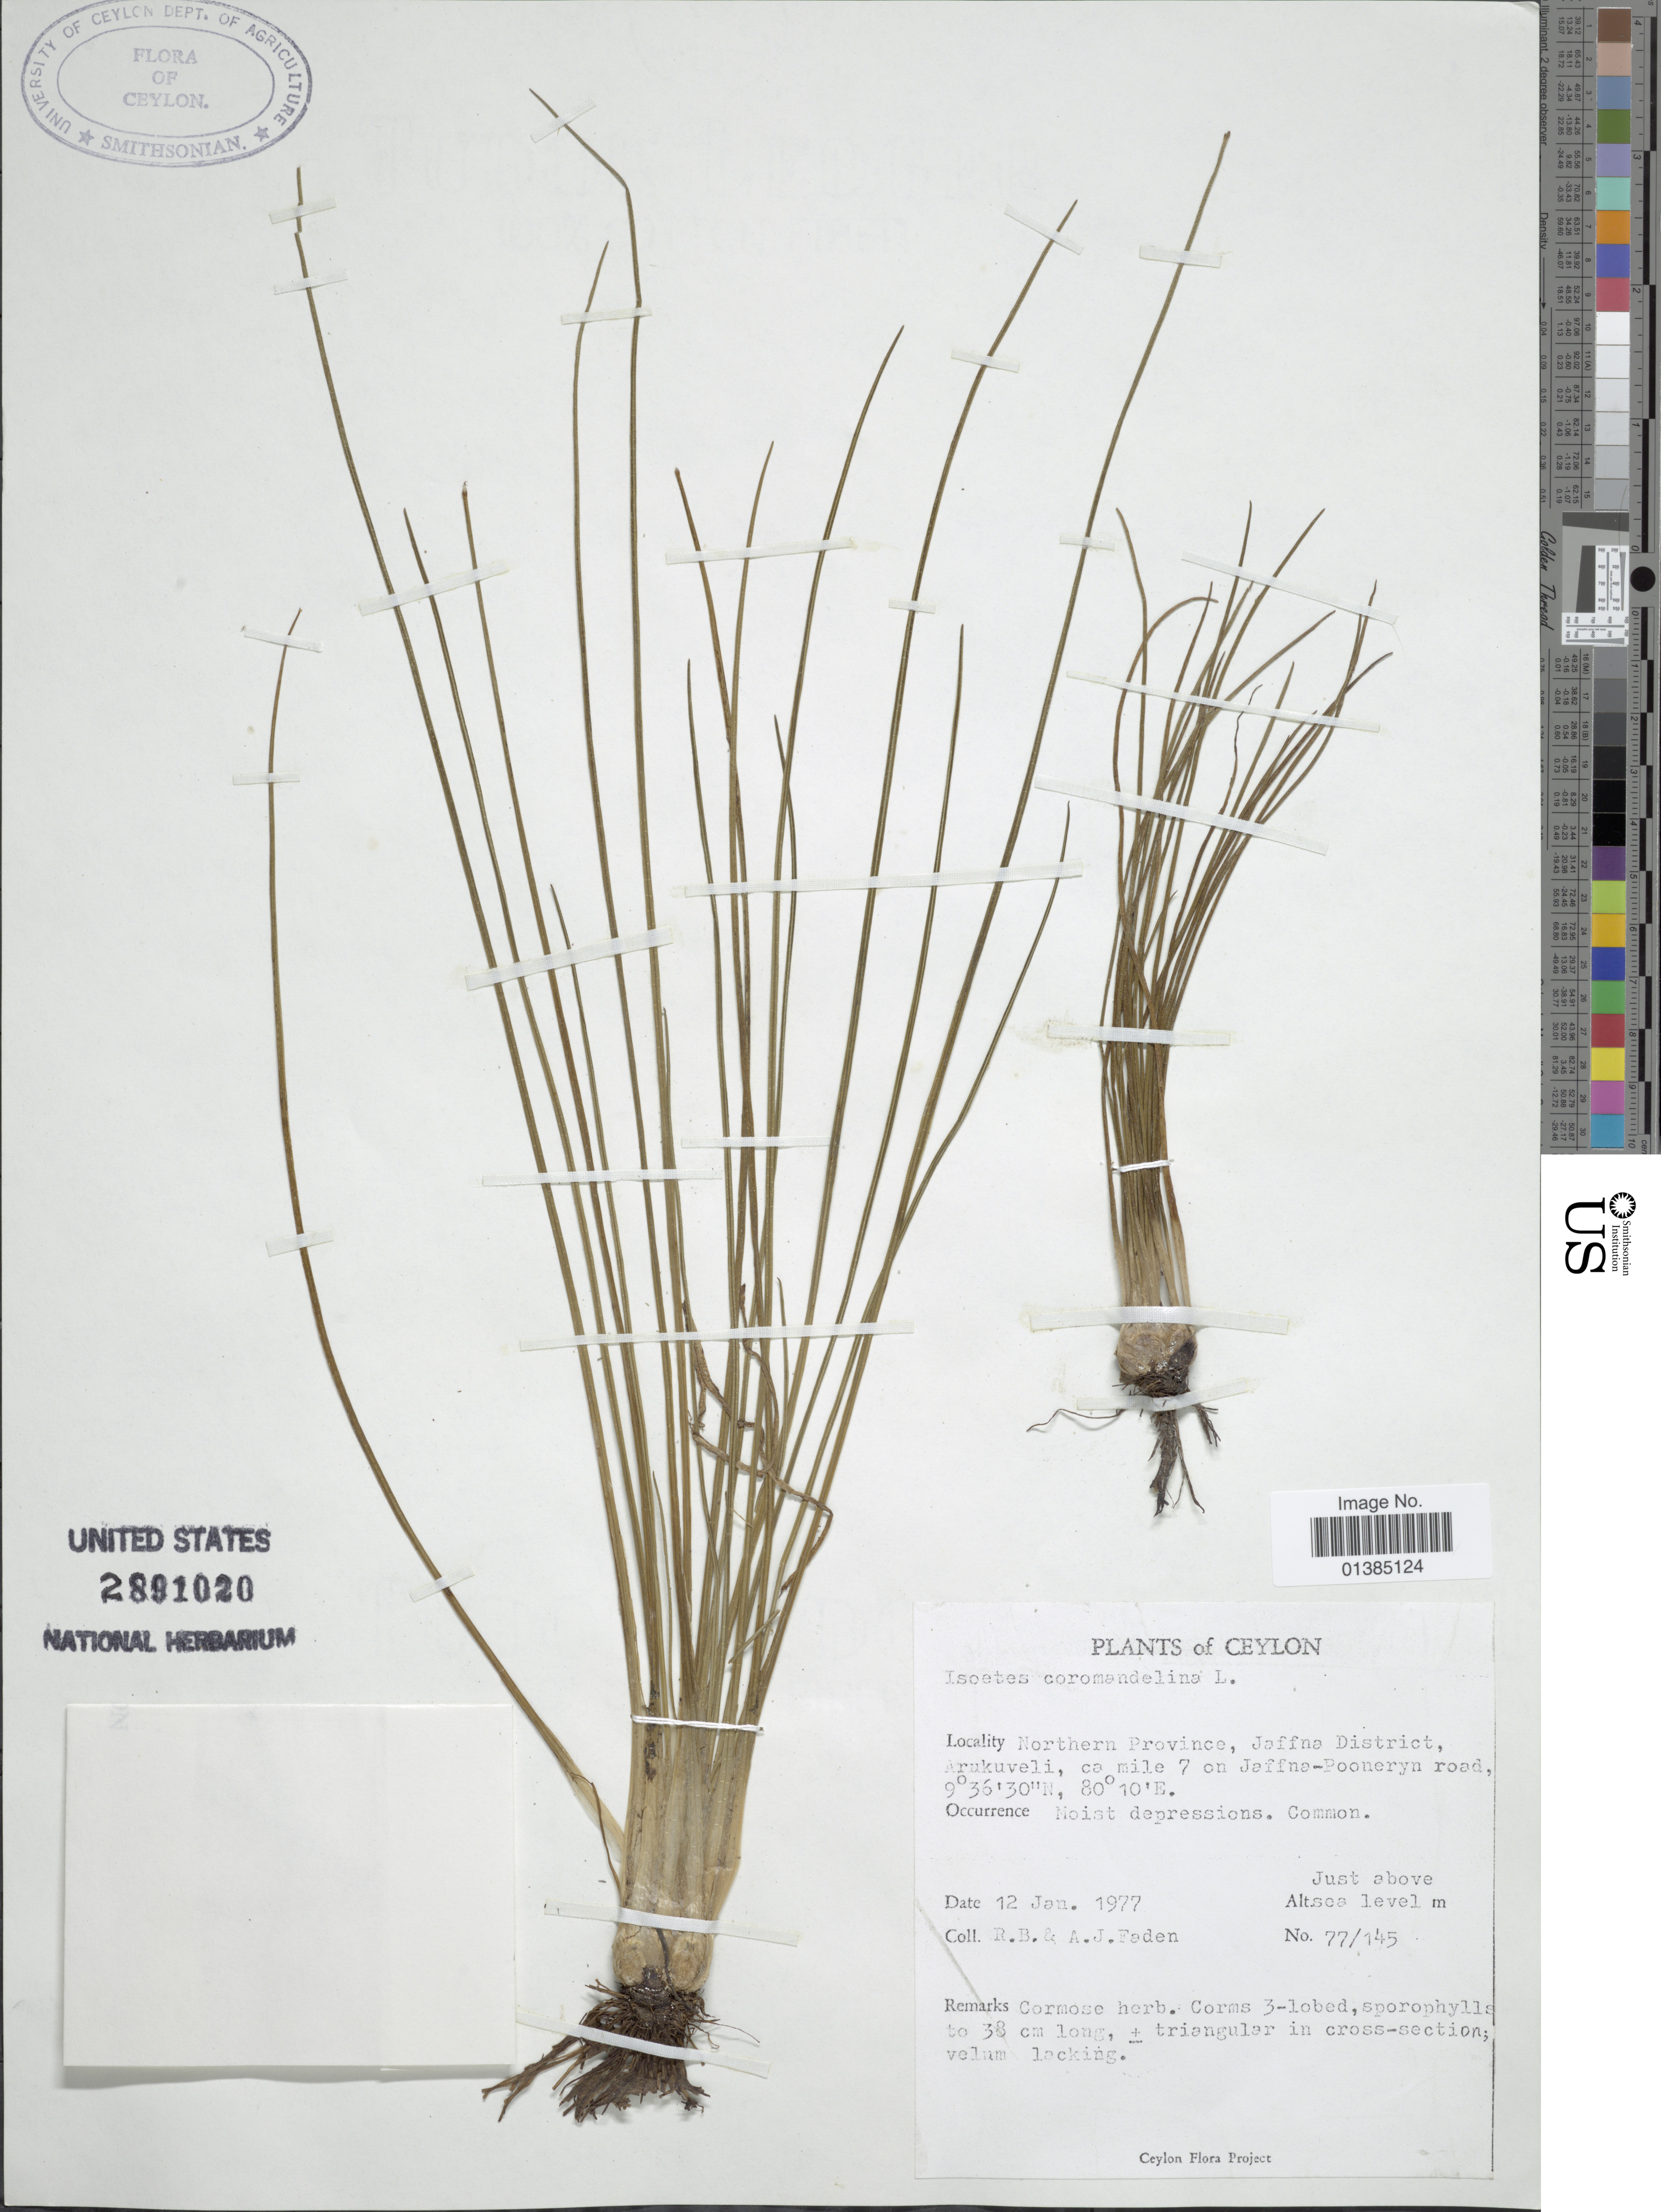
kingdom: Plantae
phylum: Tracheophyta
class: Lycopodiopsida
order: Isoetales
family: Isoetaceae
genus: Isoetes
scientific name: Isoetes coromandelina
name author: L. f.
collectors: R. B. Faden & A. J. Faden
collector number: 77/145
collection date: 1977-01-12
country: Sri Lanka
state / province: Northern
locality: Ceylon. Northern Province, Jaffna District, Arukuveli, ca mile 7 on Jaffna-Pooneryu road.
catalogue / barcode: US 2891020